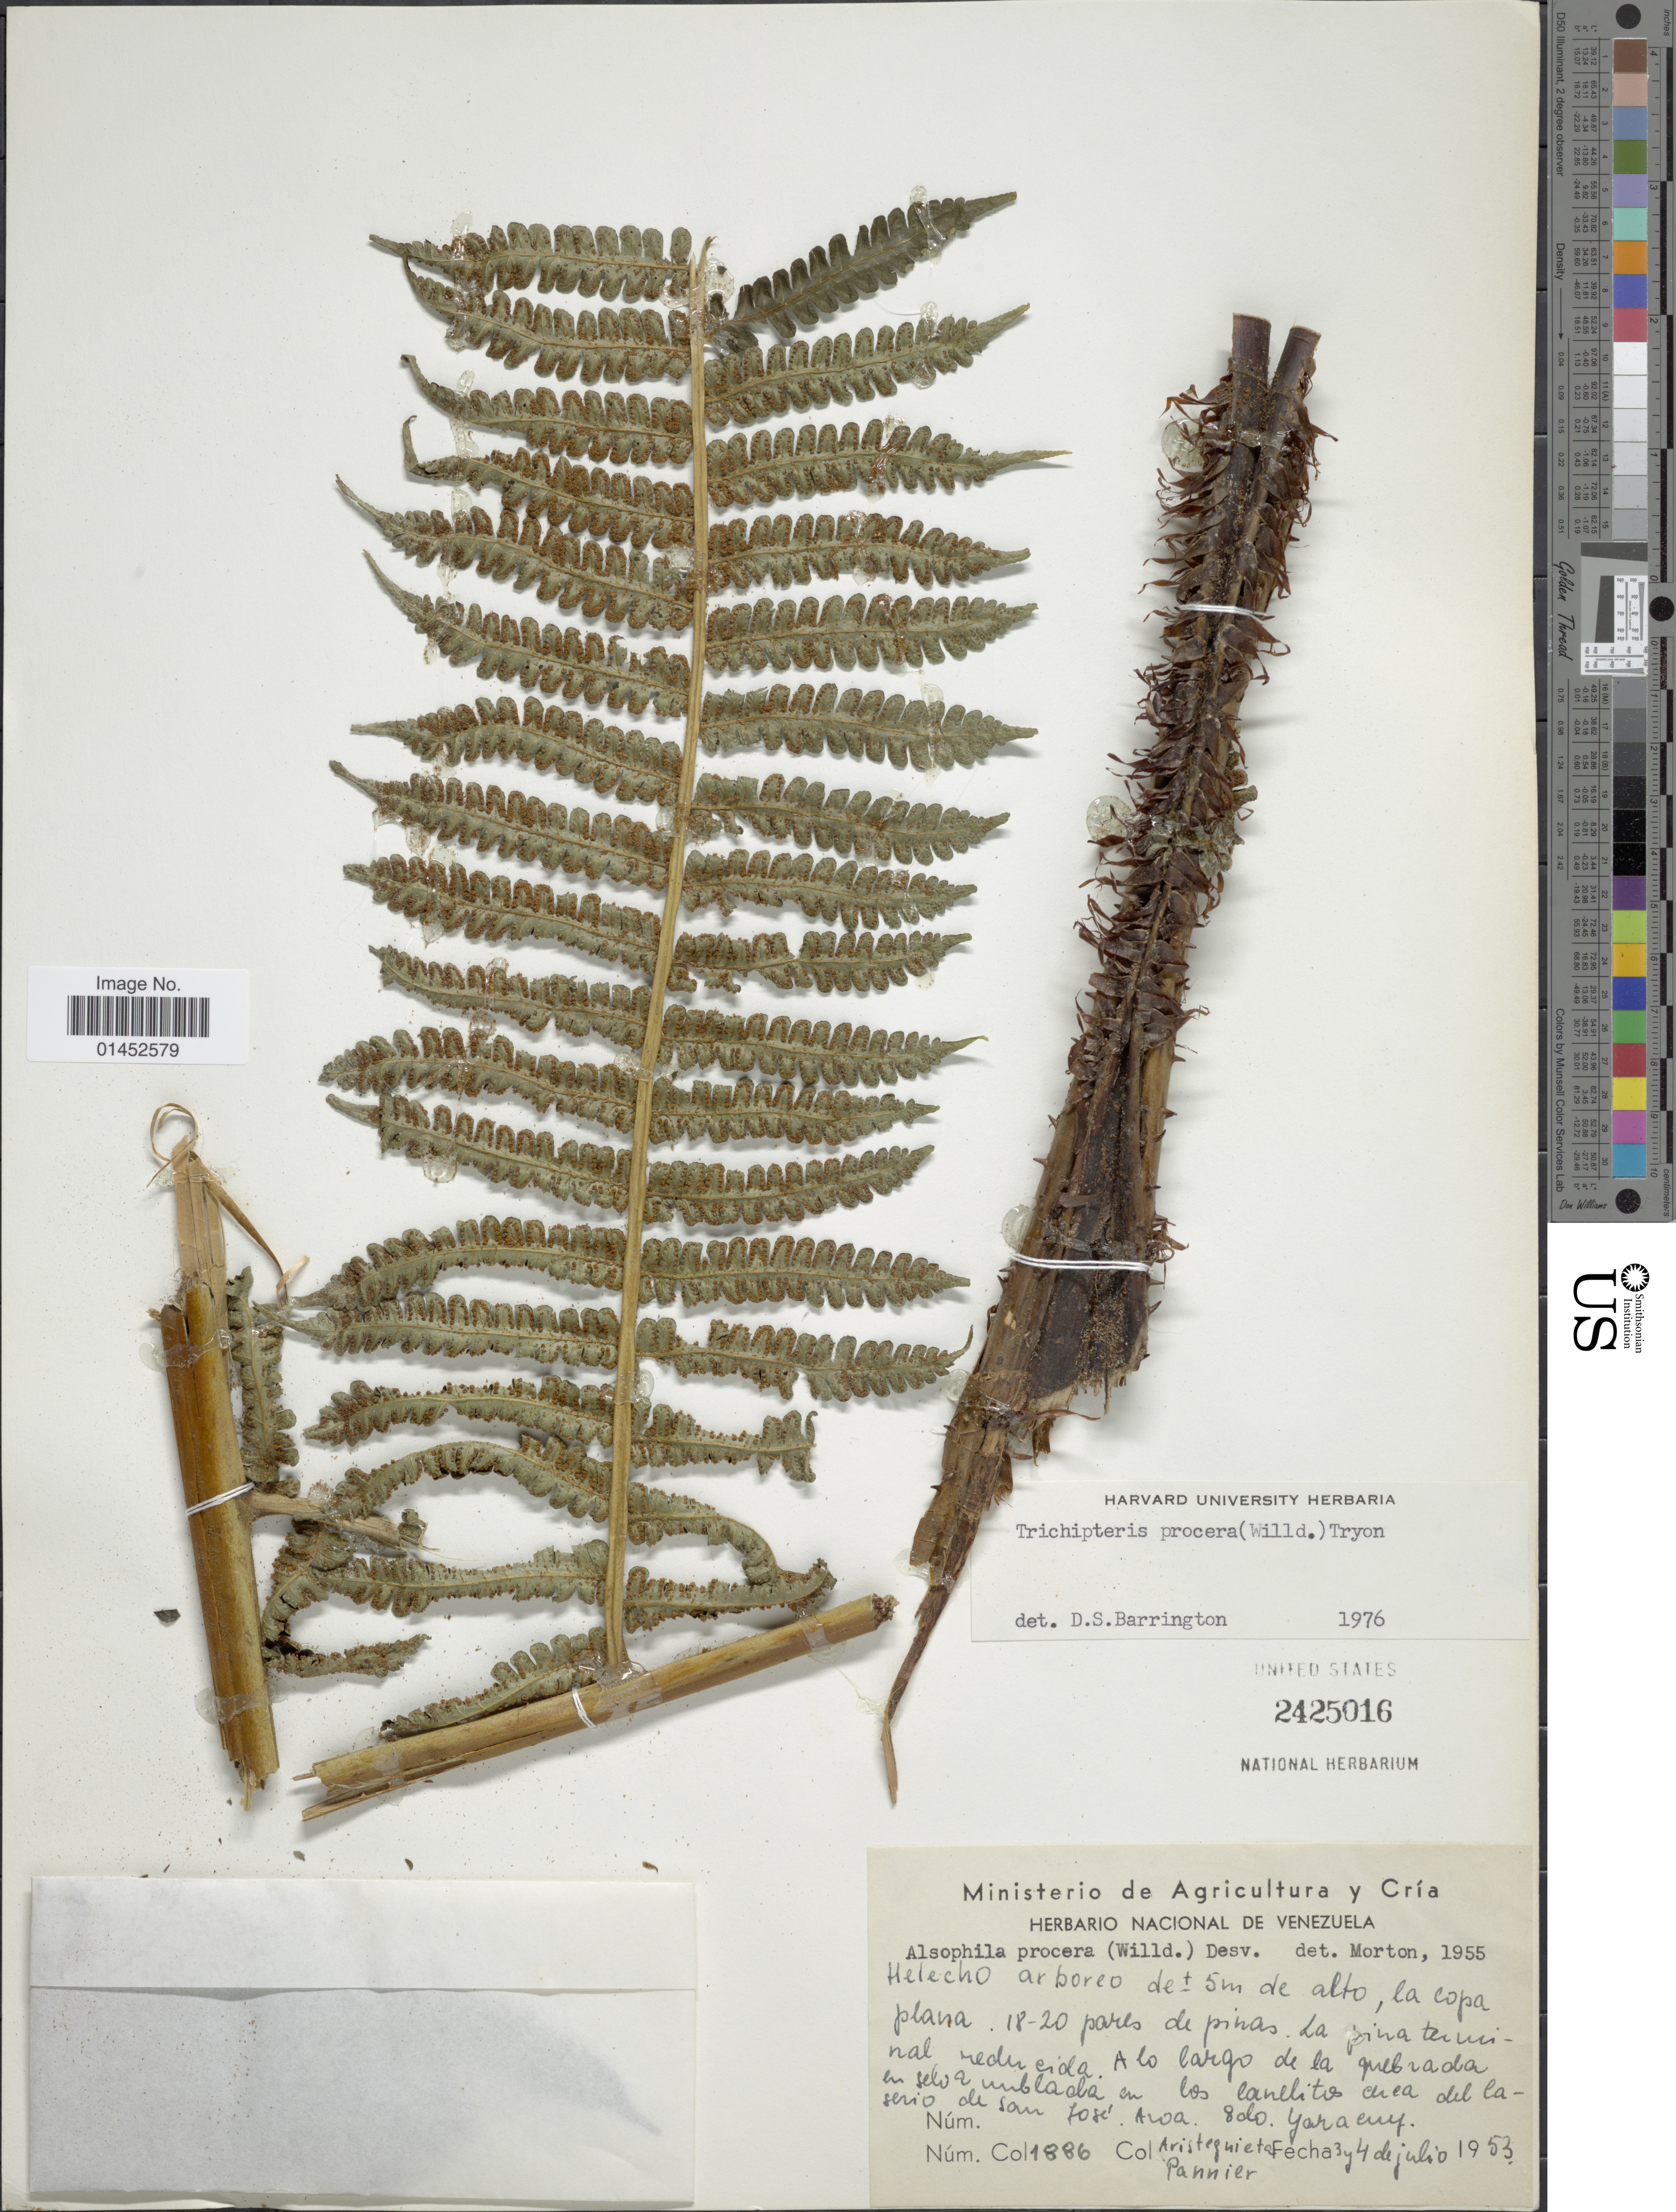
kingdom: Plantae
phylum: Tracheophyta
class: Polypodiopsida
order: Cyatheales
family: Cyatheaceae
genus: Cyathea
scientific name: Cyathea pungens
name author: (Willd.) Domin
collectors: -. Aristeguieta & F. Pannier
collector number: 1886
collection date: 1953-07-03/1953-07-04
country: Venezuela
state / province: Yaracuy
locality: A lo largo de la quebrada en selva umblach en los lanelitos area del laserio de San José, Aroa, Solo Yaracuy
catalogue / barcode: US 2425016